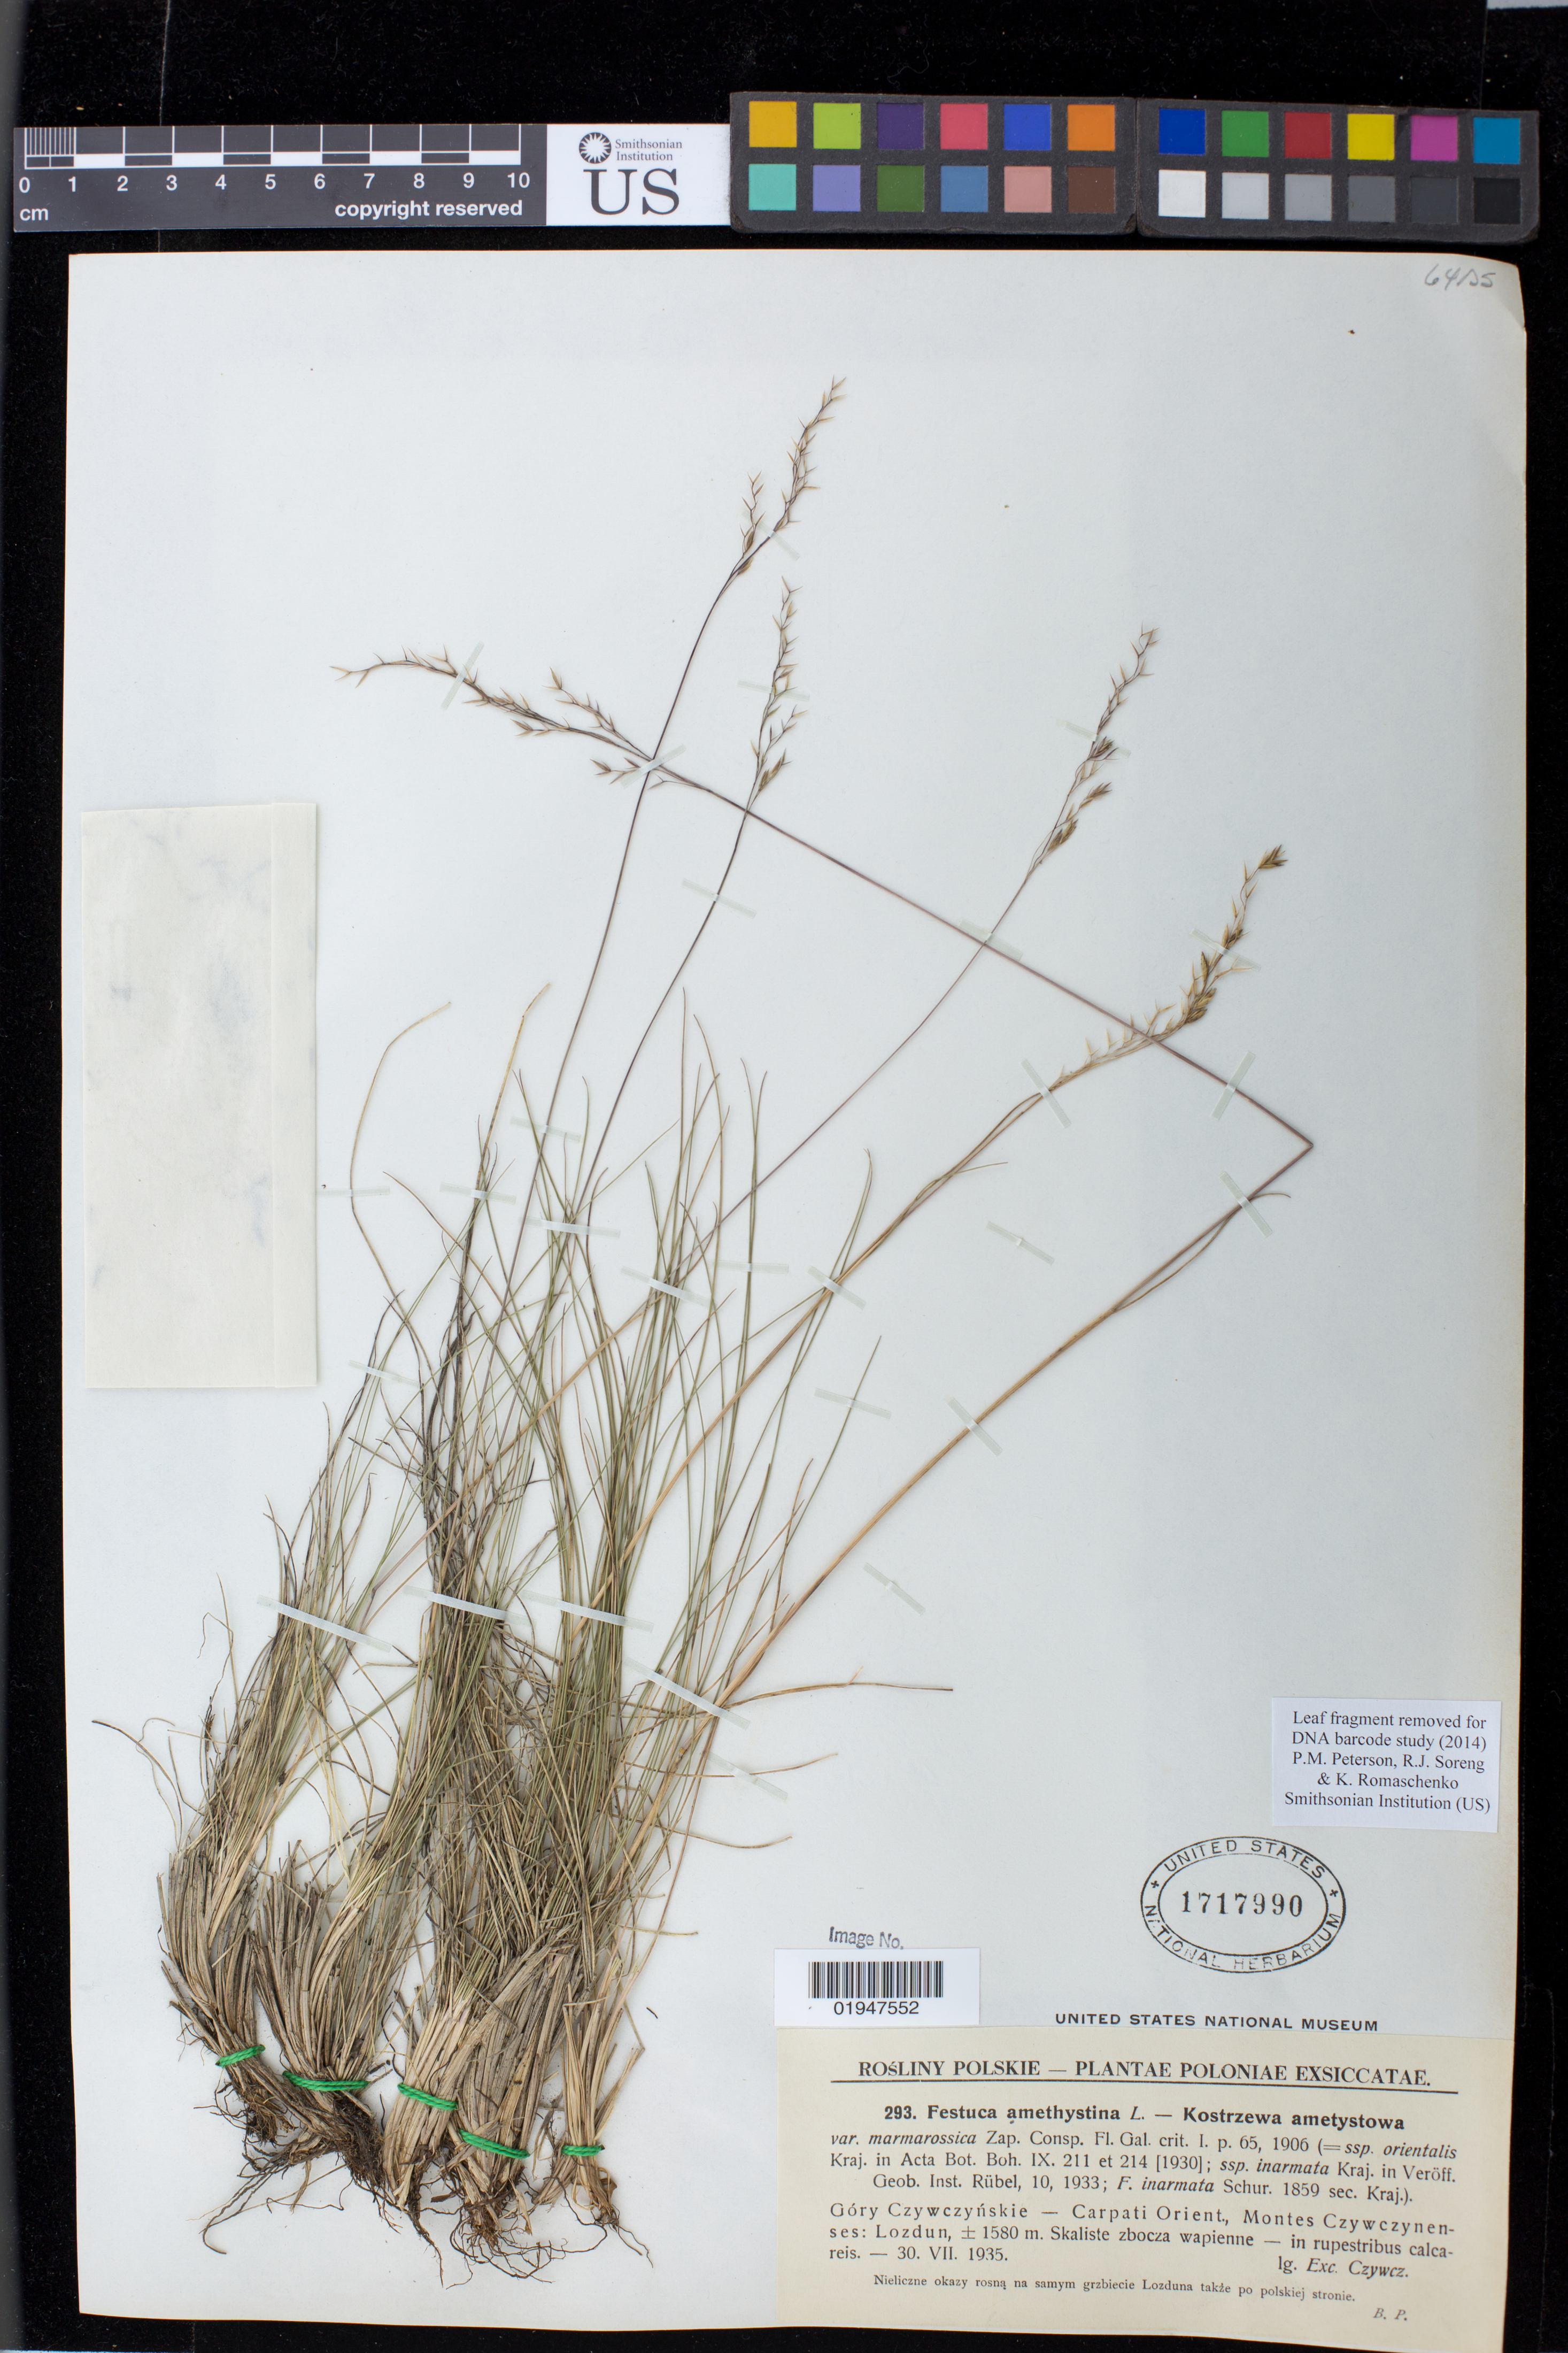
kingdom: Plantae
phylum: Tracheophyta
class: Liliopsida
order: Poales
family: Poaceae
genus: Festuca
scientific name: Festuca amethystina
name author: L.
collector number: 293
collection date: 1935-07-30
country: Ukraine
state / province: Ivano-Frankivs'k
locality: Czywczynskie Mountains, Eastern Carpathian Mts.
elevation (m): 1580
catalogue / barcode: US 1717990